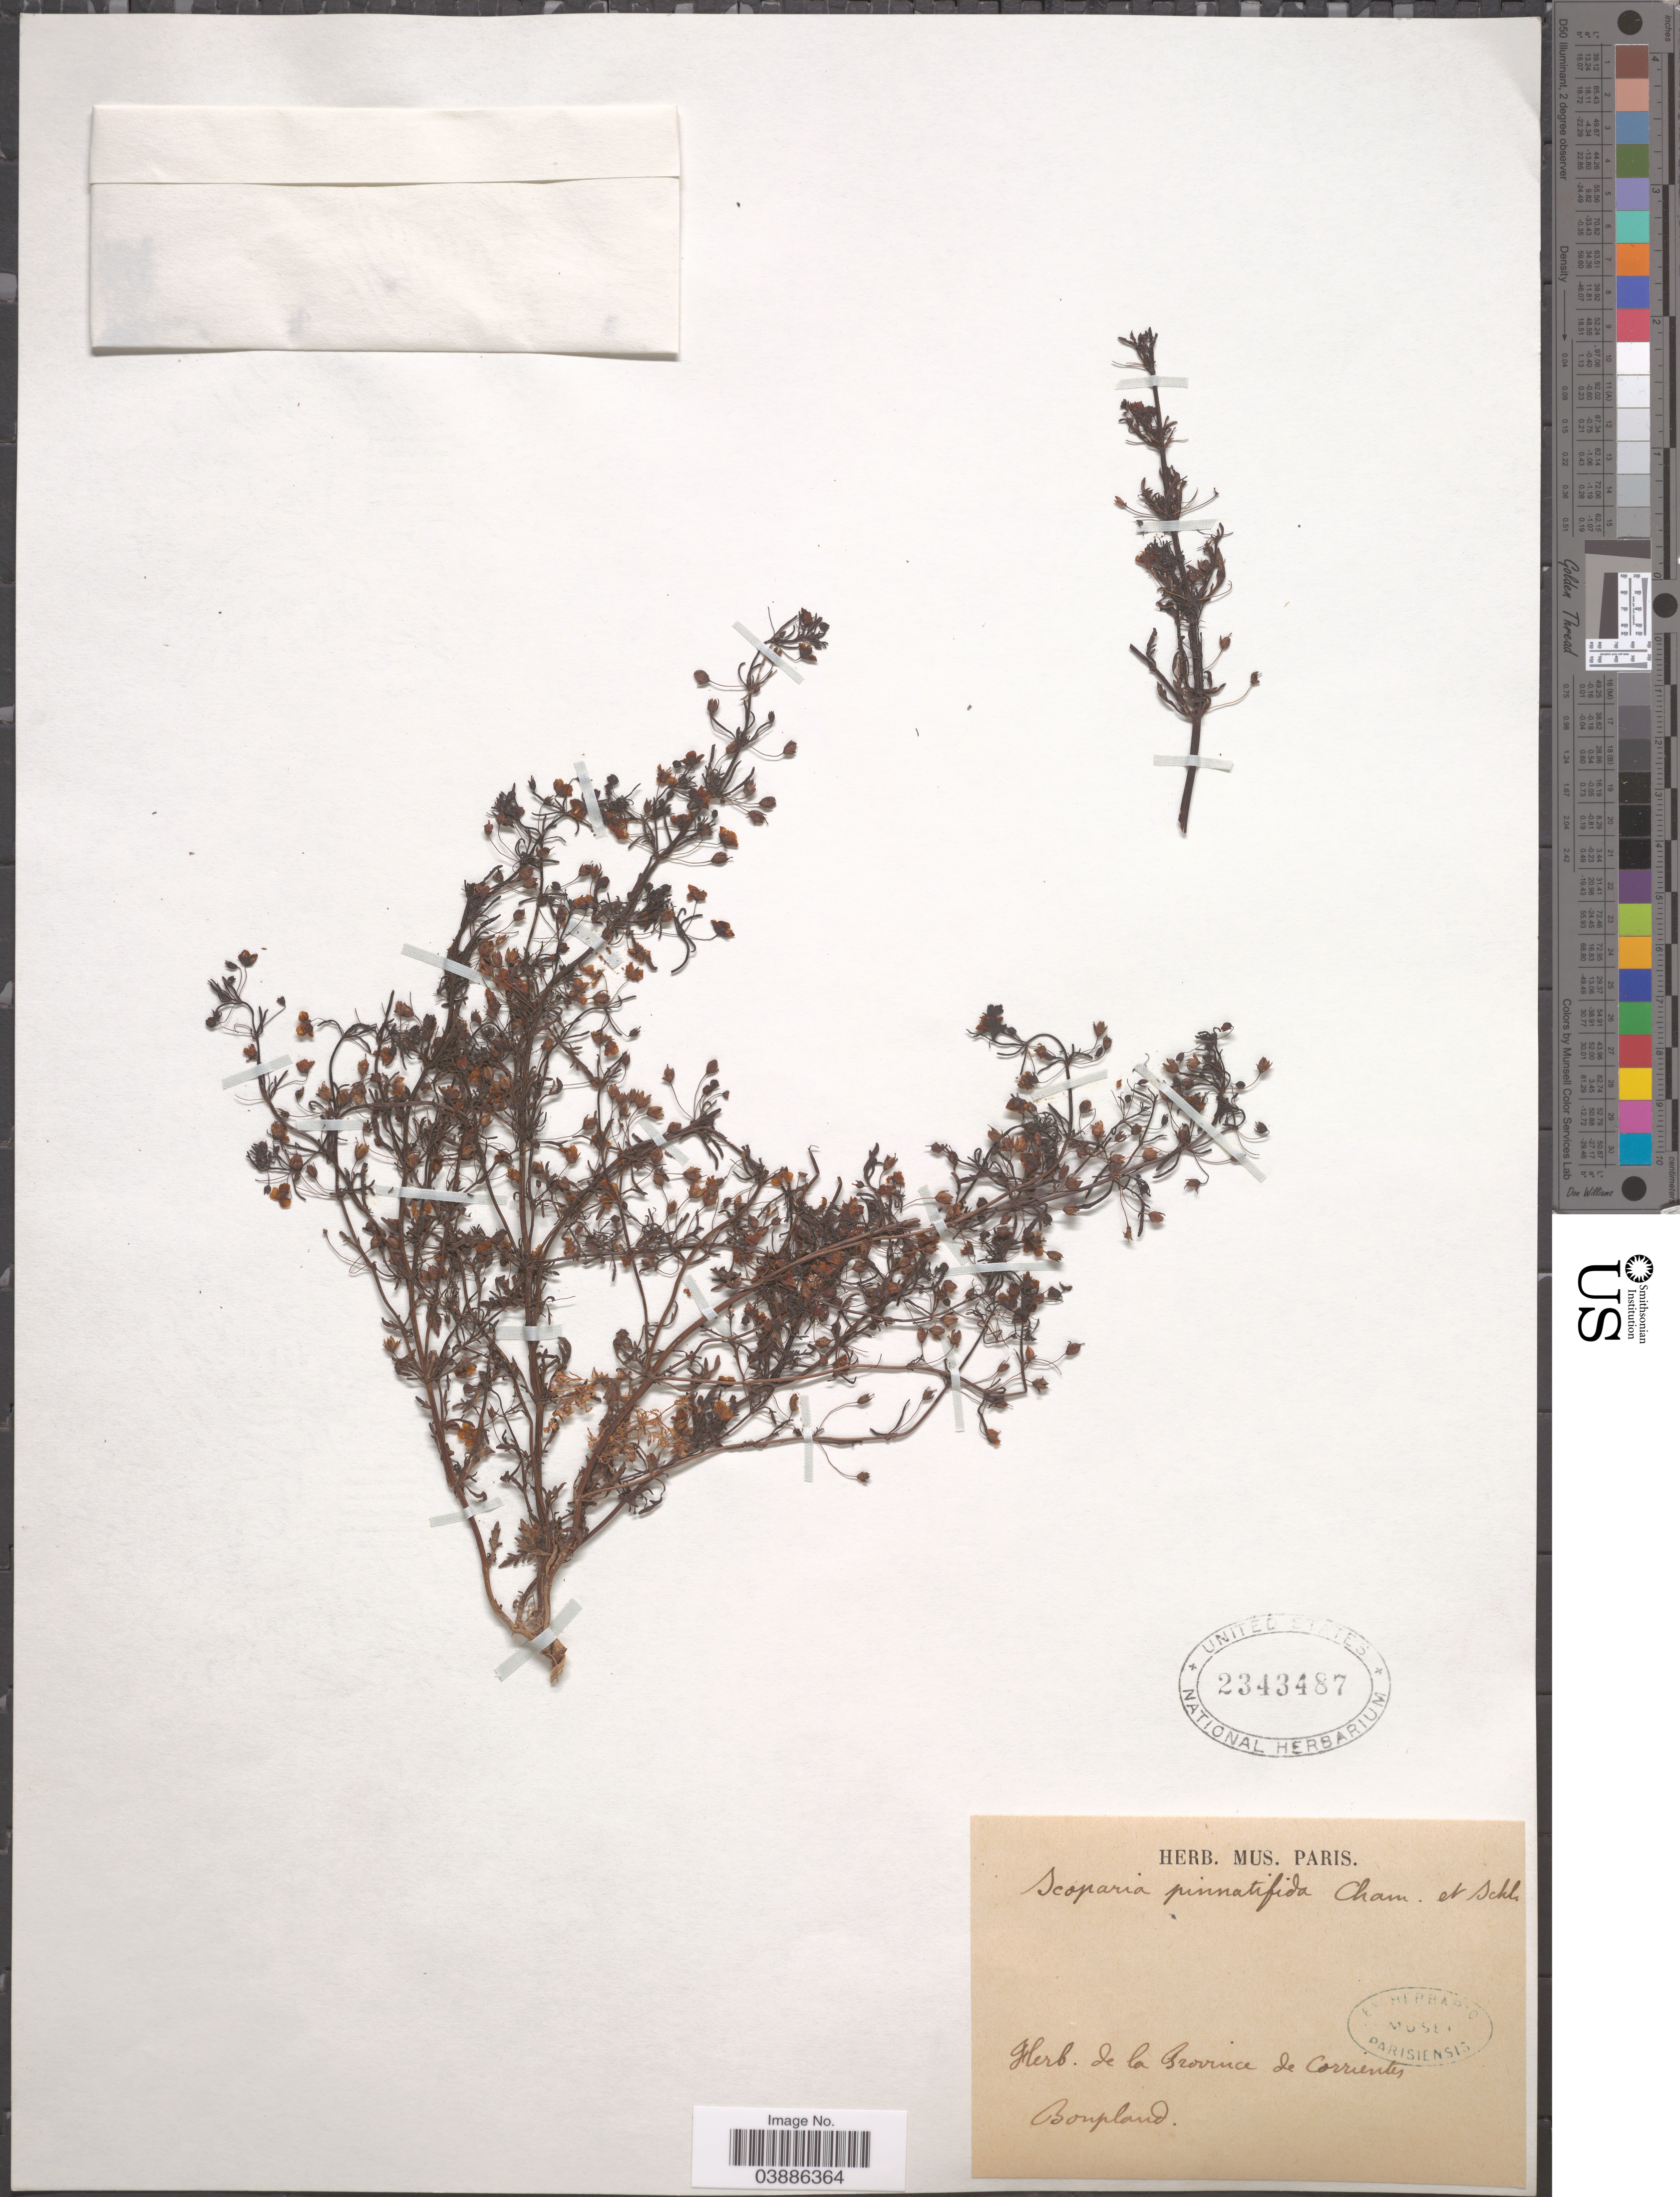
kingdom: Plantae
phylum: Tracheophyta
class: Magnoliopsida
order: Lamiales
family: Plantaginaceae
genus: Scoparia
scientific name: Scoparia pinnatifida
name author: Cham.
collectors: A. J. A. Bonpland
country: Argentina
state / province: Corrientes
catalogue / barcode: US 2343487